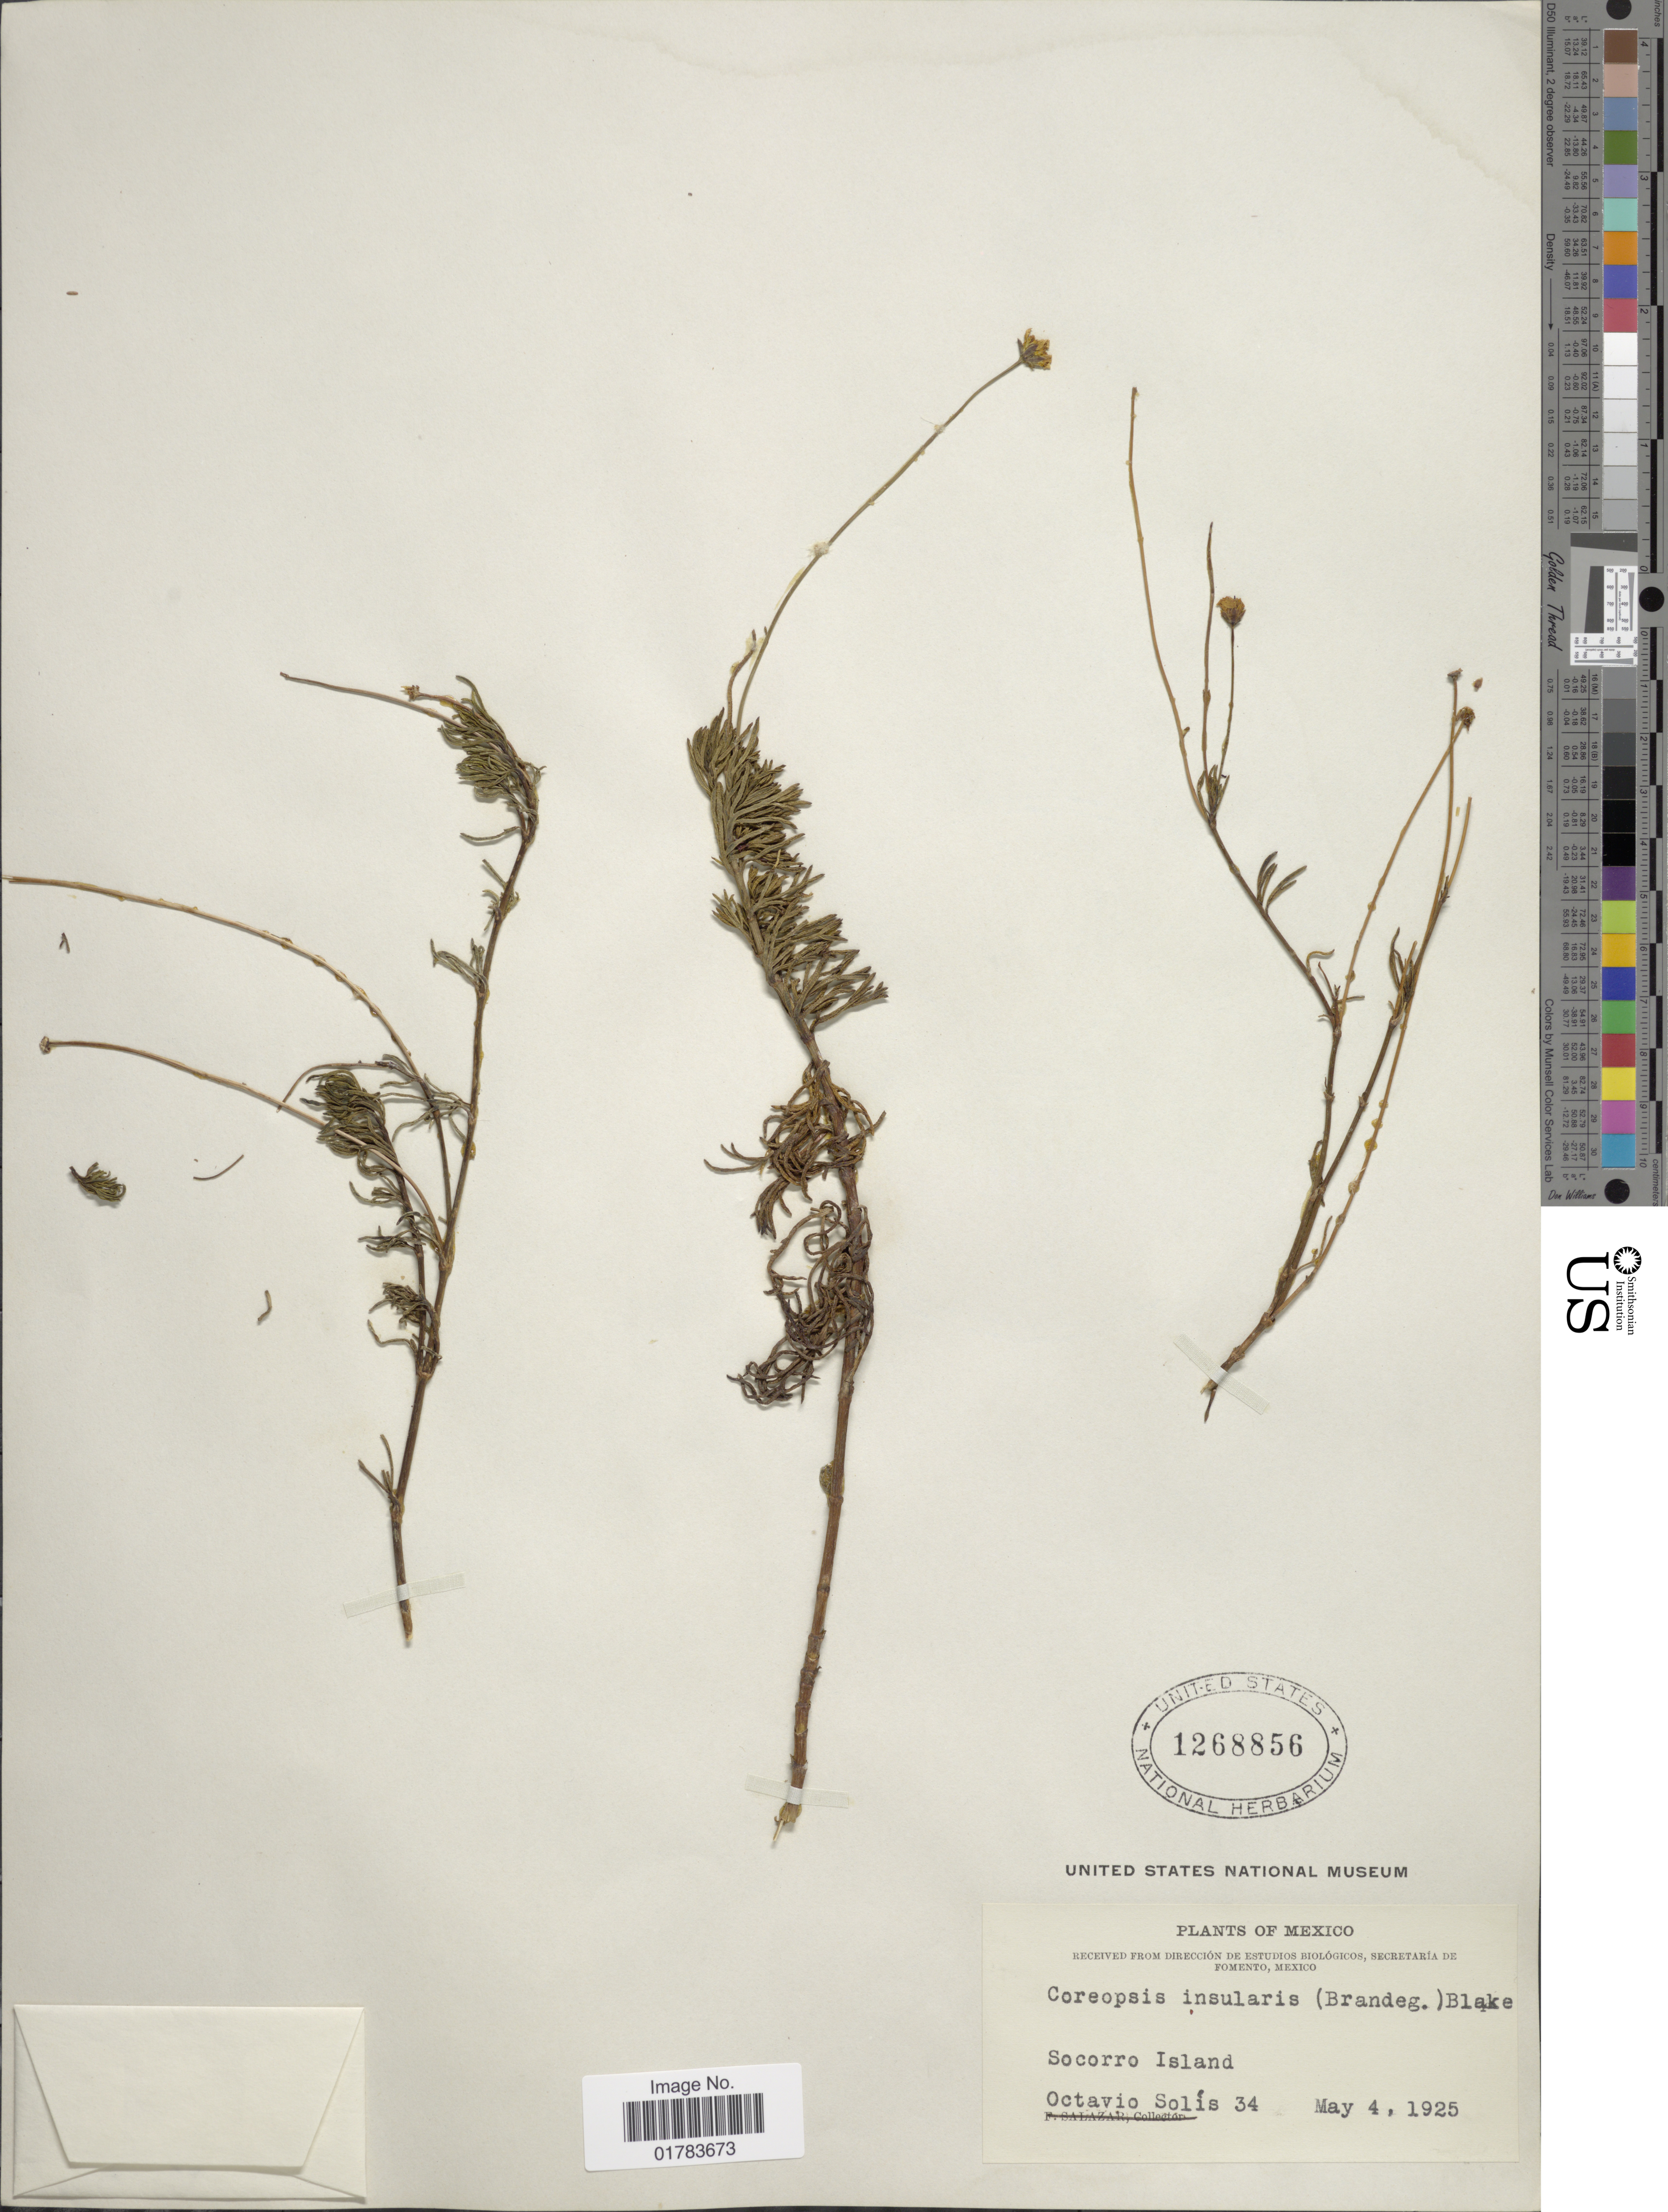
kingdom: Plantae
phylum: Tracheophyta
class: Magnoliopsida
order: Asterales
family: Asteraceae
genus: Coreopsis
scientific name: Coreopsis insularis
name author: Brandegee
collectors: O. Solis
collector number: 34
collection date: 1925-05-04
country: Mexico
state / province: Colima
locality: Socorro Island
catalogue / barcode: US 1268856